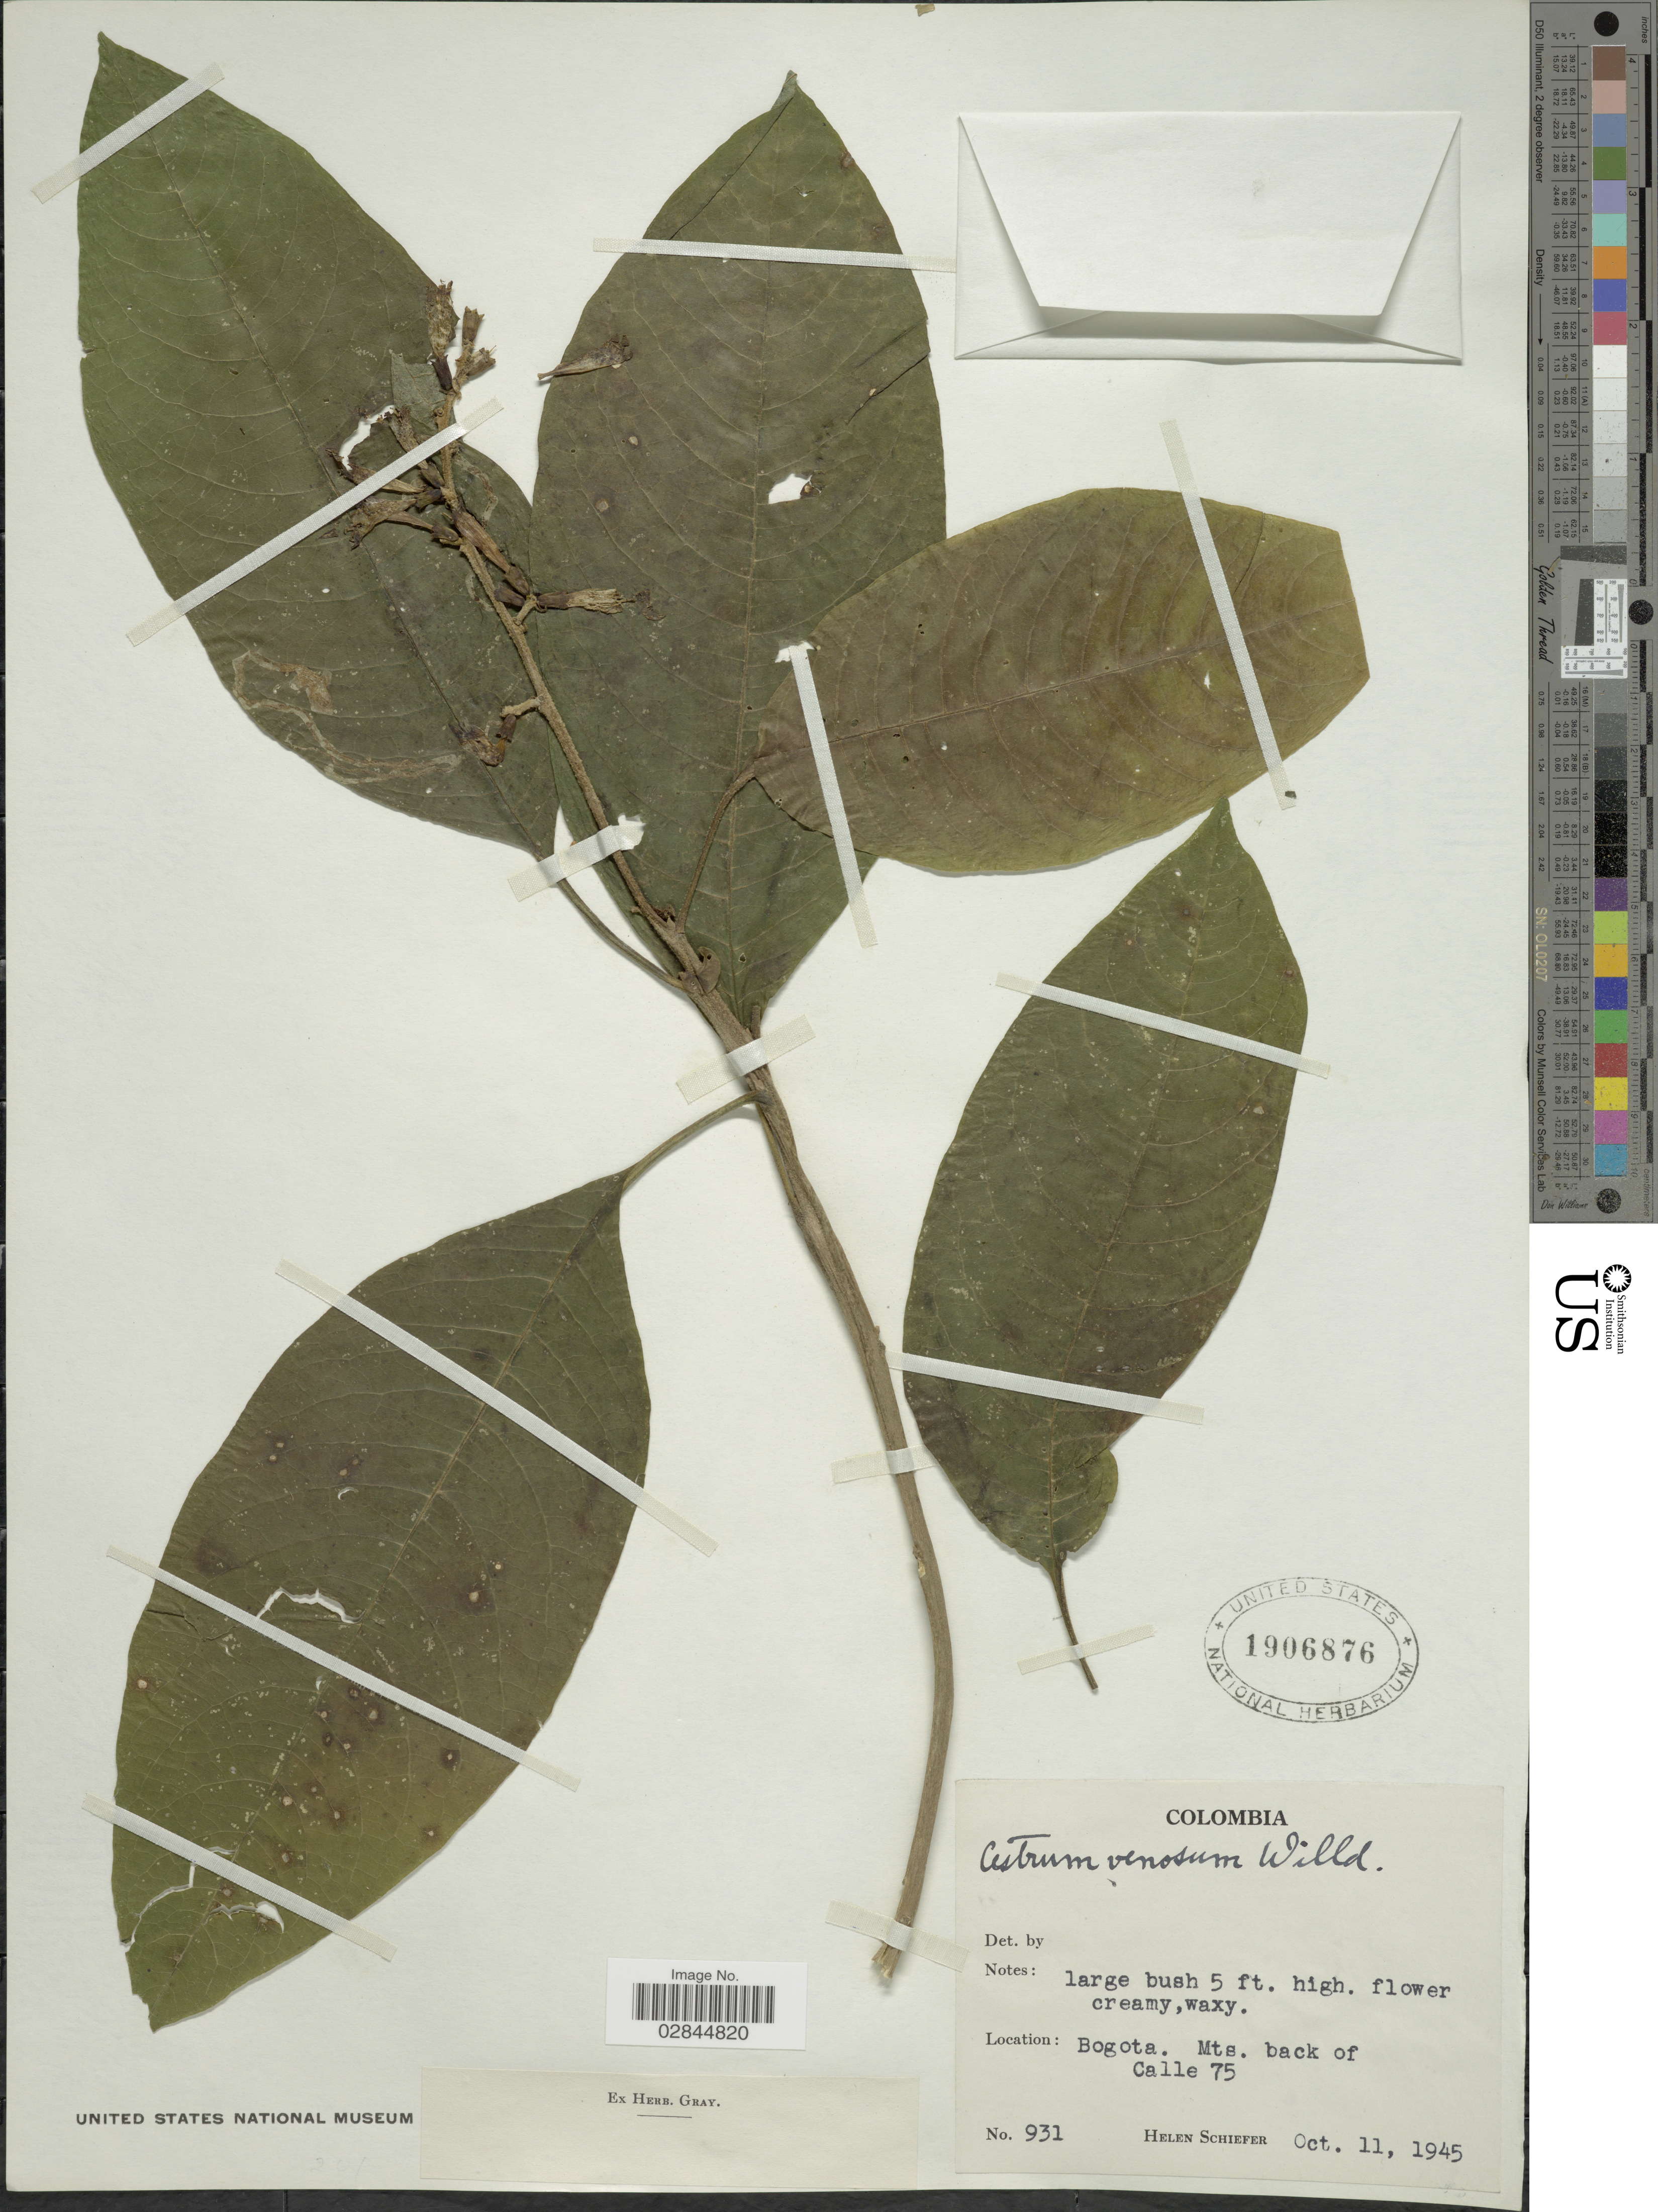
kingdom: Plantae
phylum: Tracheophyta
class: Magnoliopsida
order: Solanales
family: Solanaceae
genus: Cestrum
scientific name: Cestrum petiolare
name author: Kunth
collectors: H. Schiefer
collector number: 931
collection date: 1945-10-11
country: Colombia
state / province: Bogota D.C.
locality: Bogota. Mts. back of Calle 75.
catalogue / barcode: US 1906876